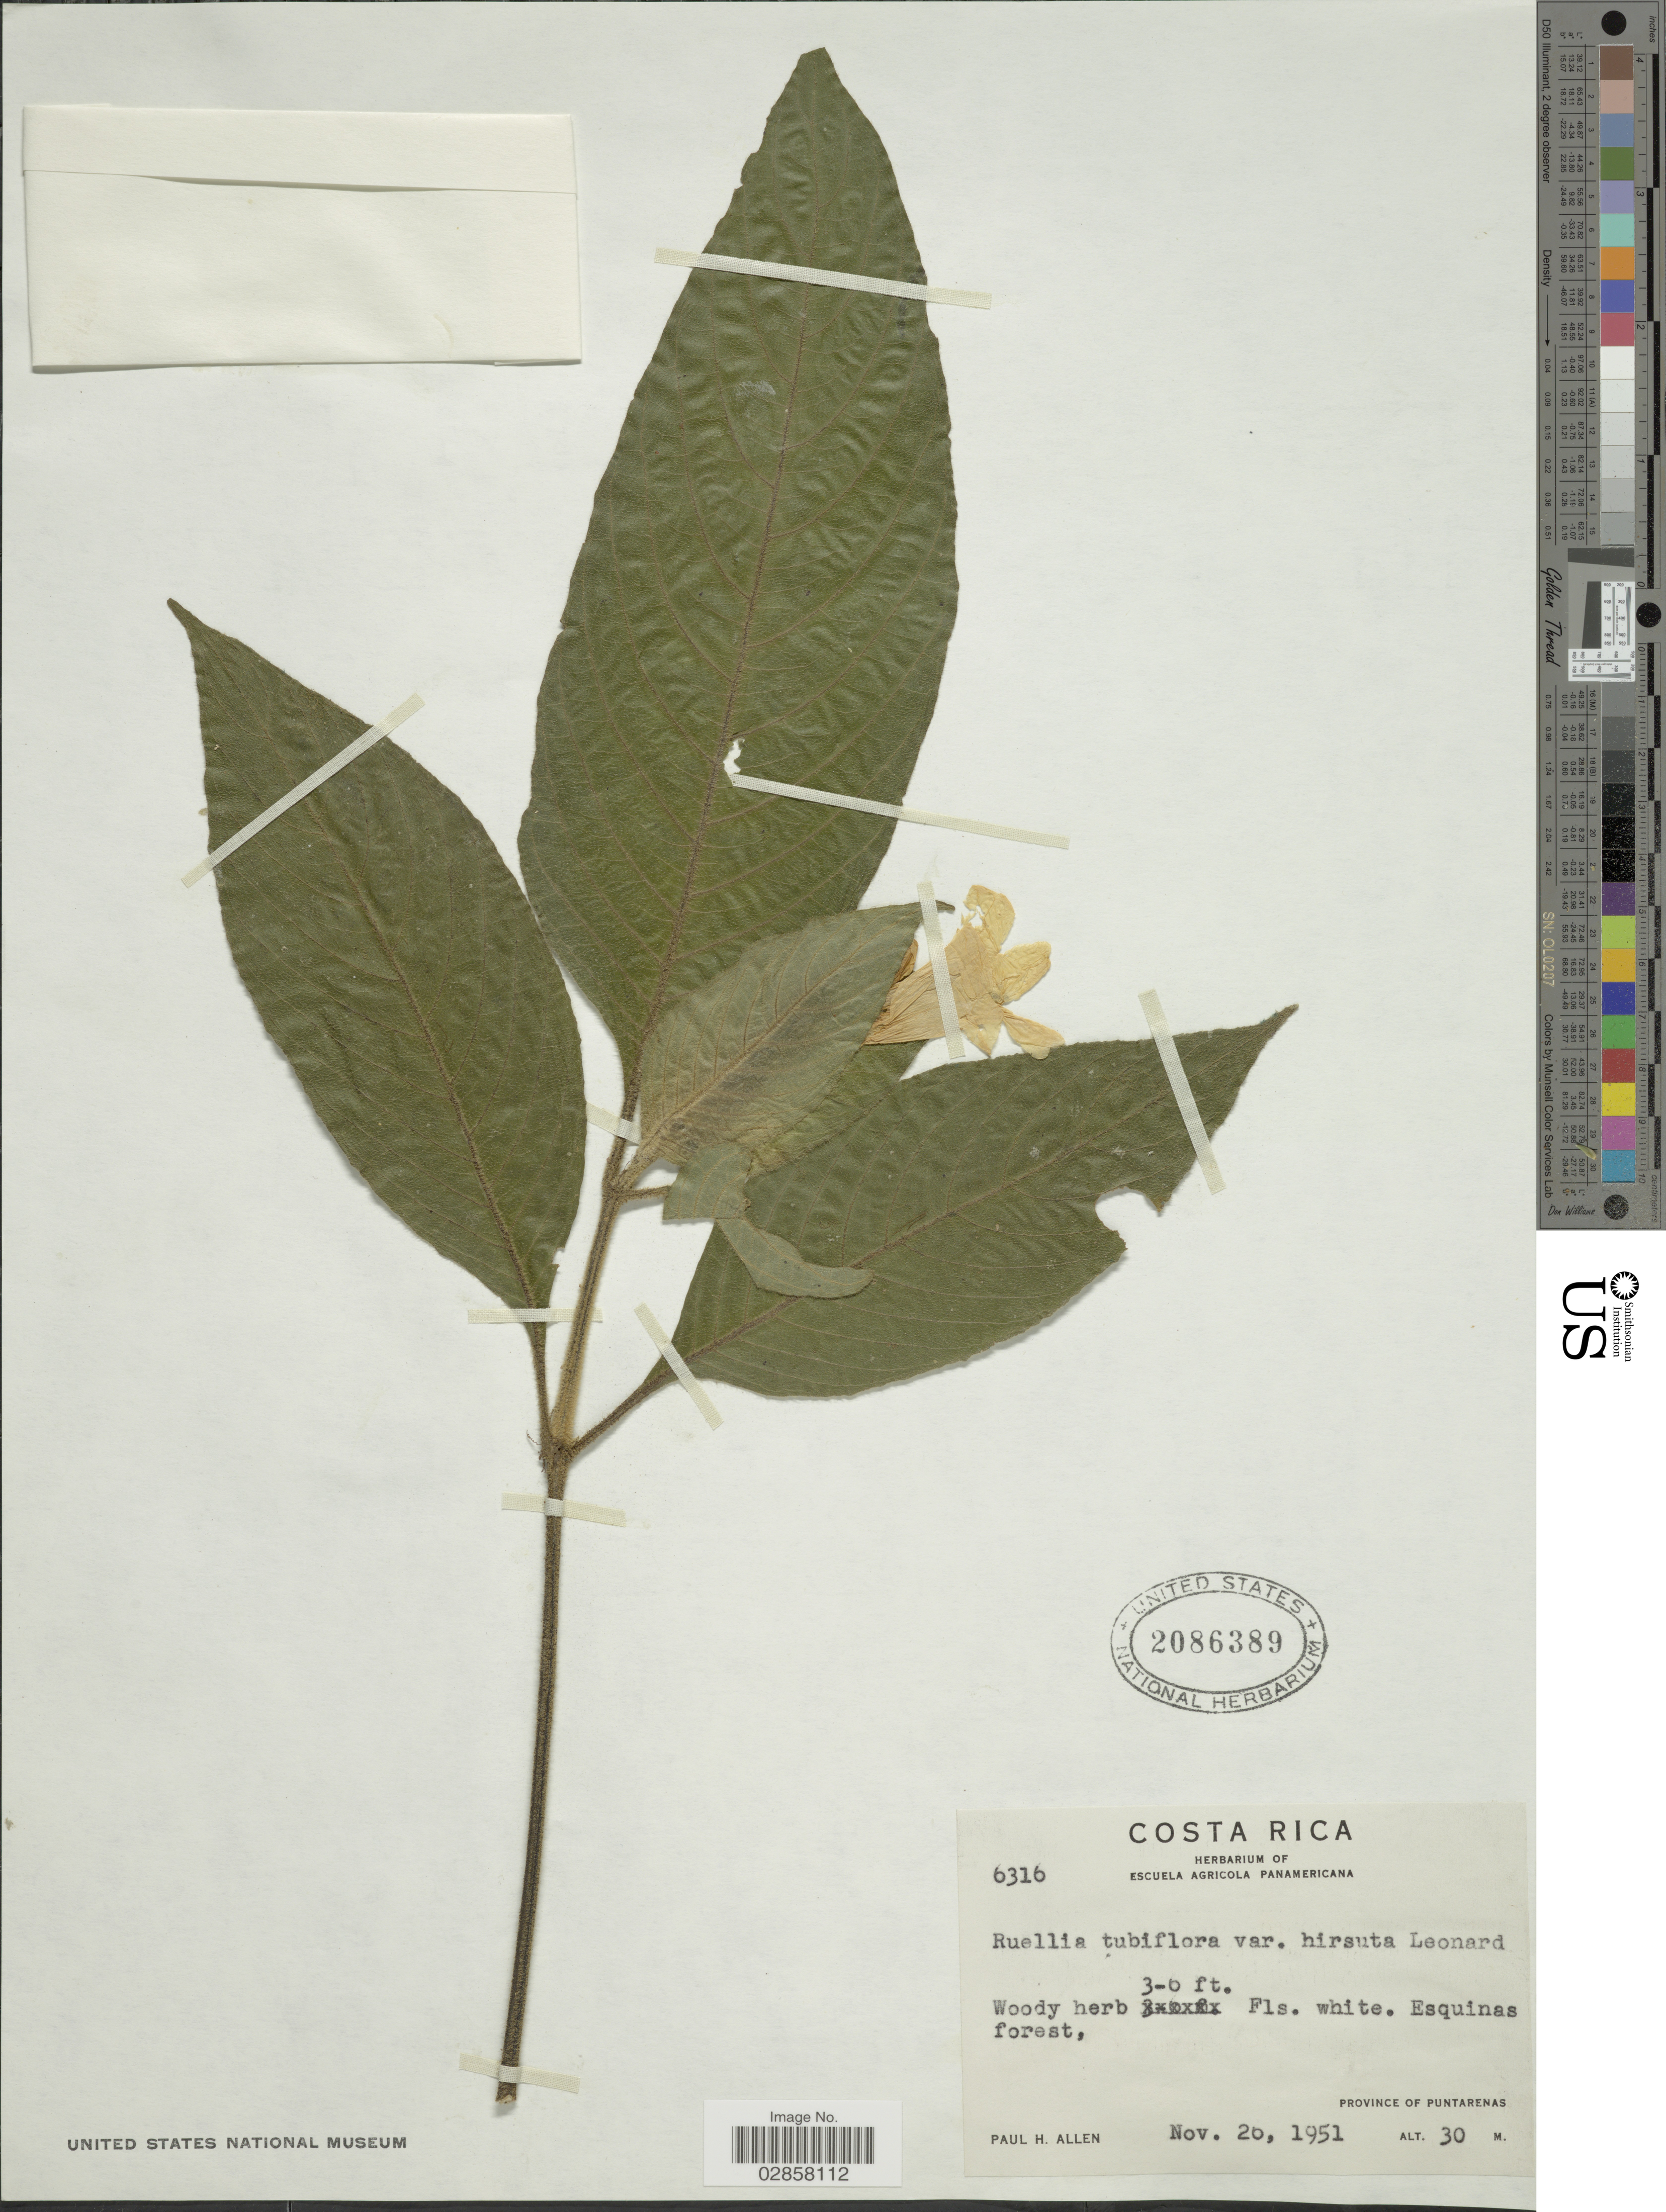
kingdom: Plantae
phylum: Tracheophyta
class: Magnoliopsida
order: Lamiales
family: Acanthaceae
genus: Ruellia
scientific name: Ruellia tubiflora var. hirsuta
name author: Leonard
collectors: P. H. Allen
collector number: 6316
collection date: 1951-11-26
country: Costa Rica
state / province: Puntarenas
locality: Esquinas forest.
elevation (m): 30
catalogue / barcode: US 2086389